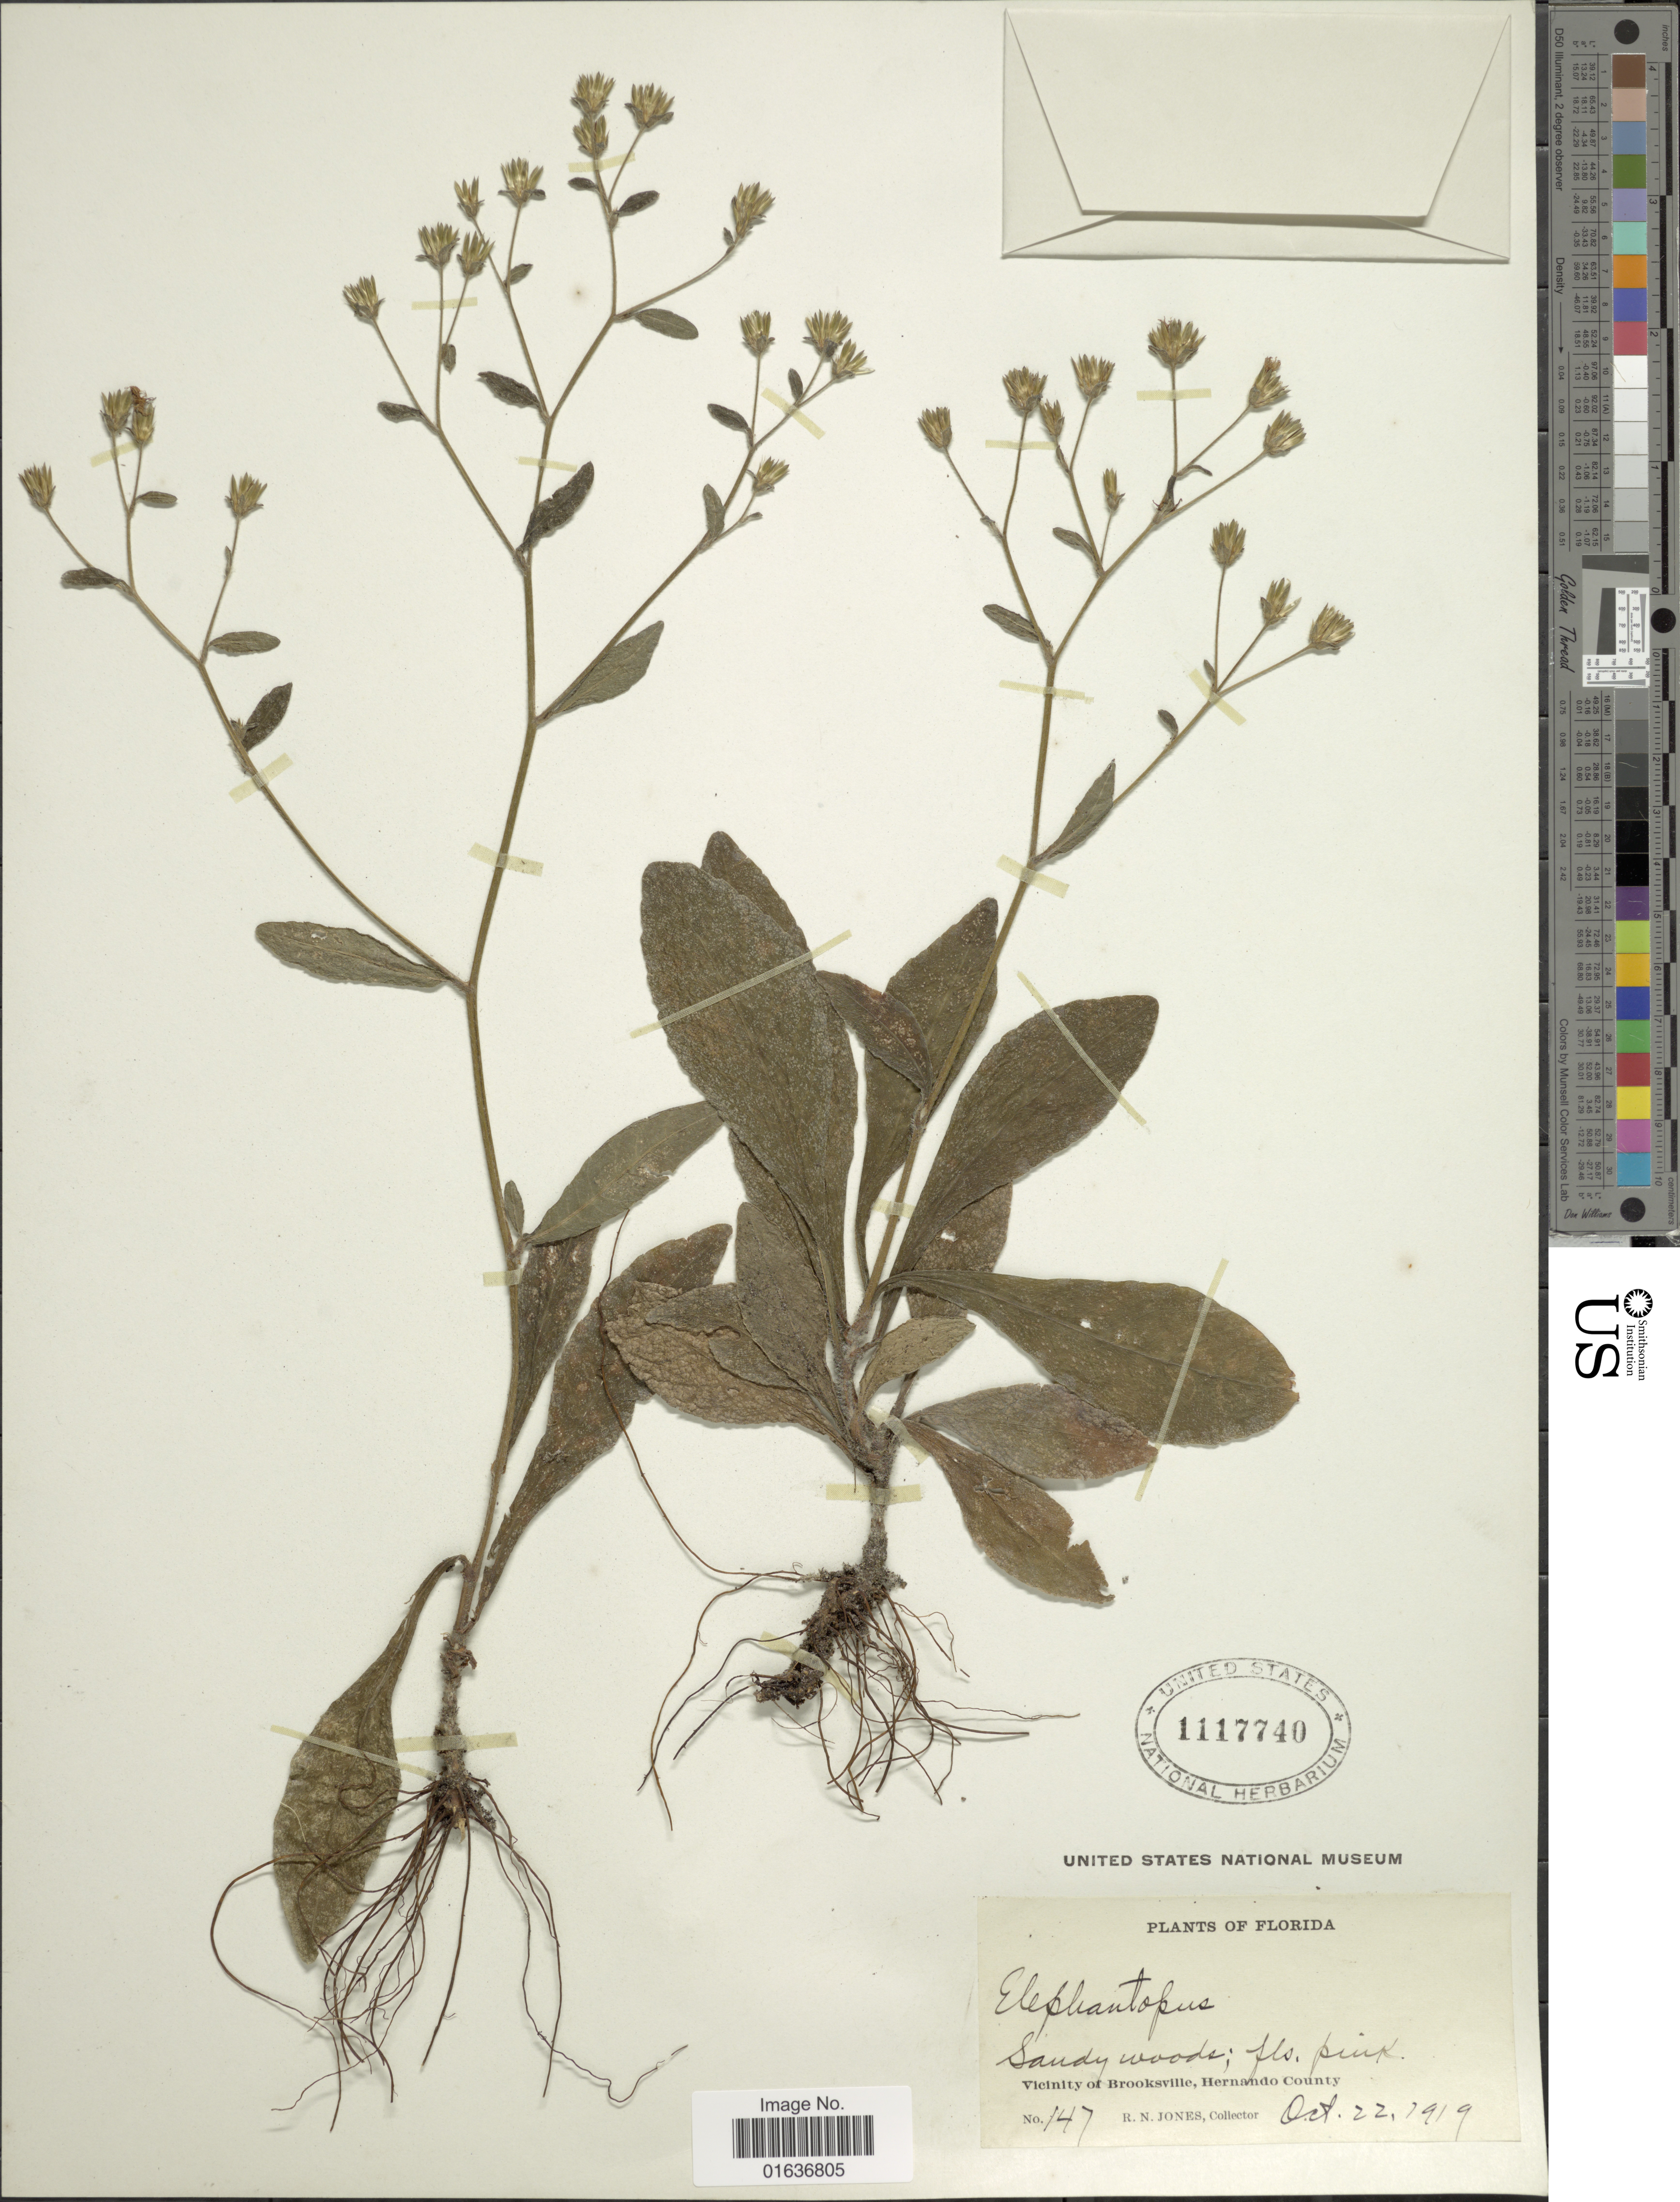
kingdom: Plantae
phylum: Tracheophyta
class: Magnoliopsida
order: Asterales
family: Asteraceae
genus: Elephantopus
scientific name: Elephantopus carolinianus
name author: Raeusch.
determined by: Strong, Mark T., (BOT), Smithsonian Institution - National Museum of Natural History (UNITED STATES)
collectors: R. N. Jones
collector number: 147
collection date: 1919-10-22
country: United States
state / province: Florida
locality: Vicinity of Brooksville, Hernando County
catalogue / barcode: US 1117740